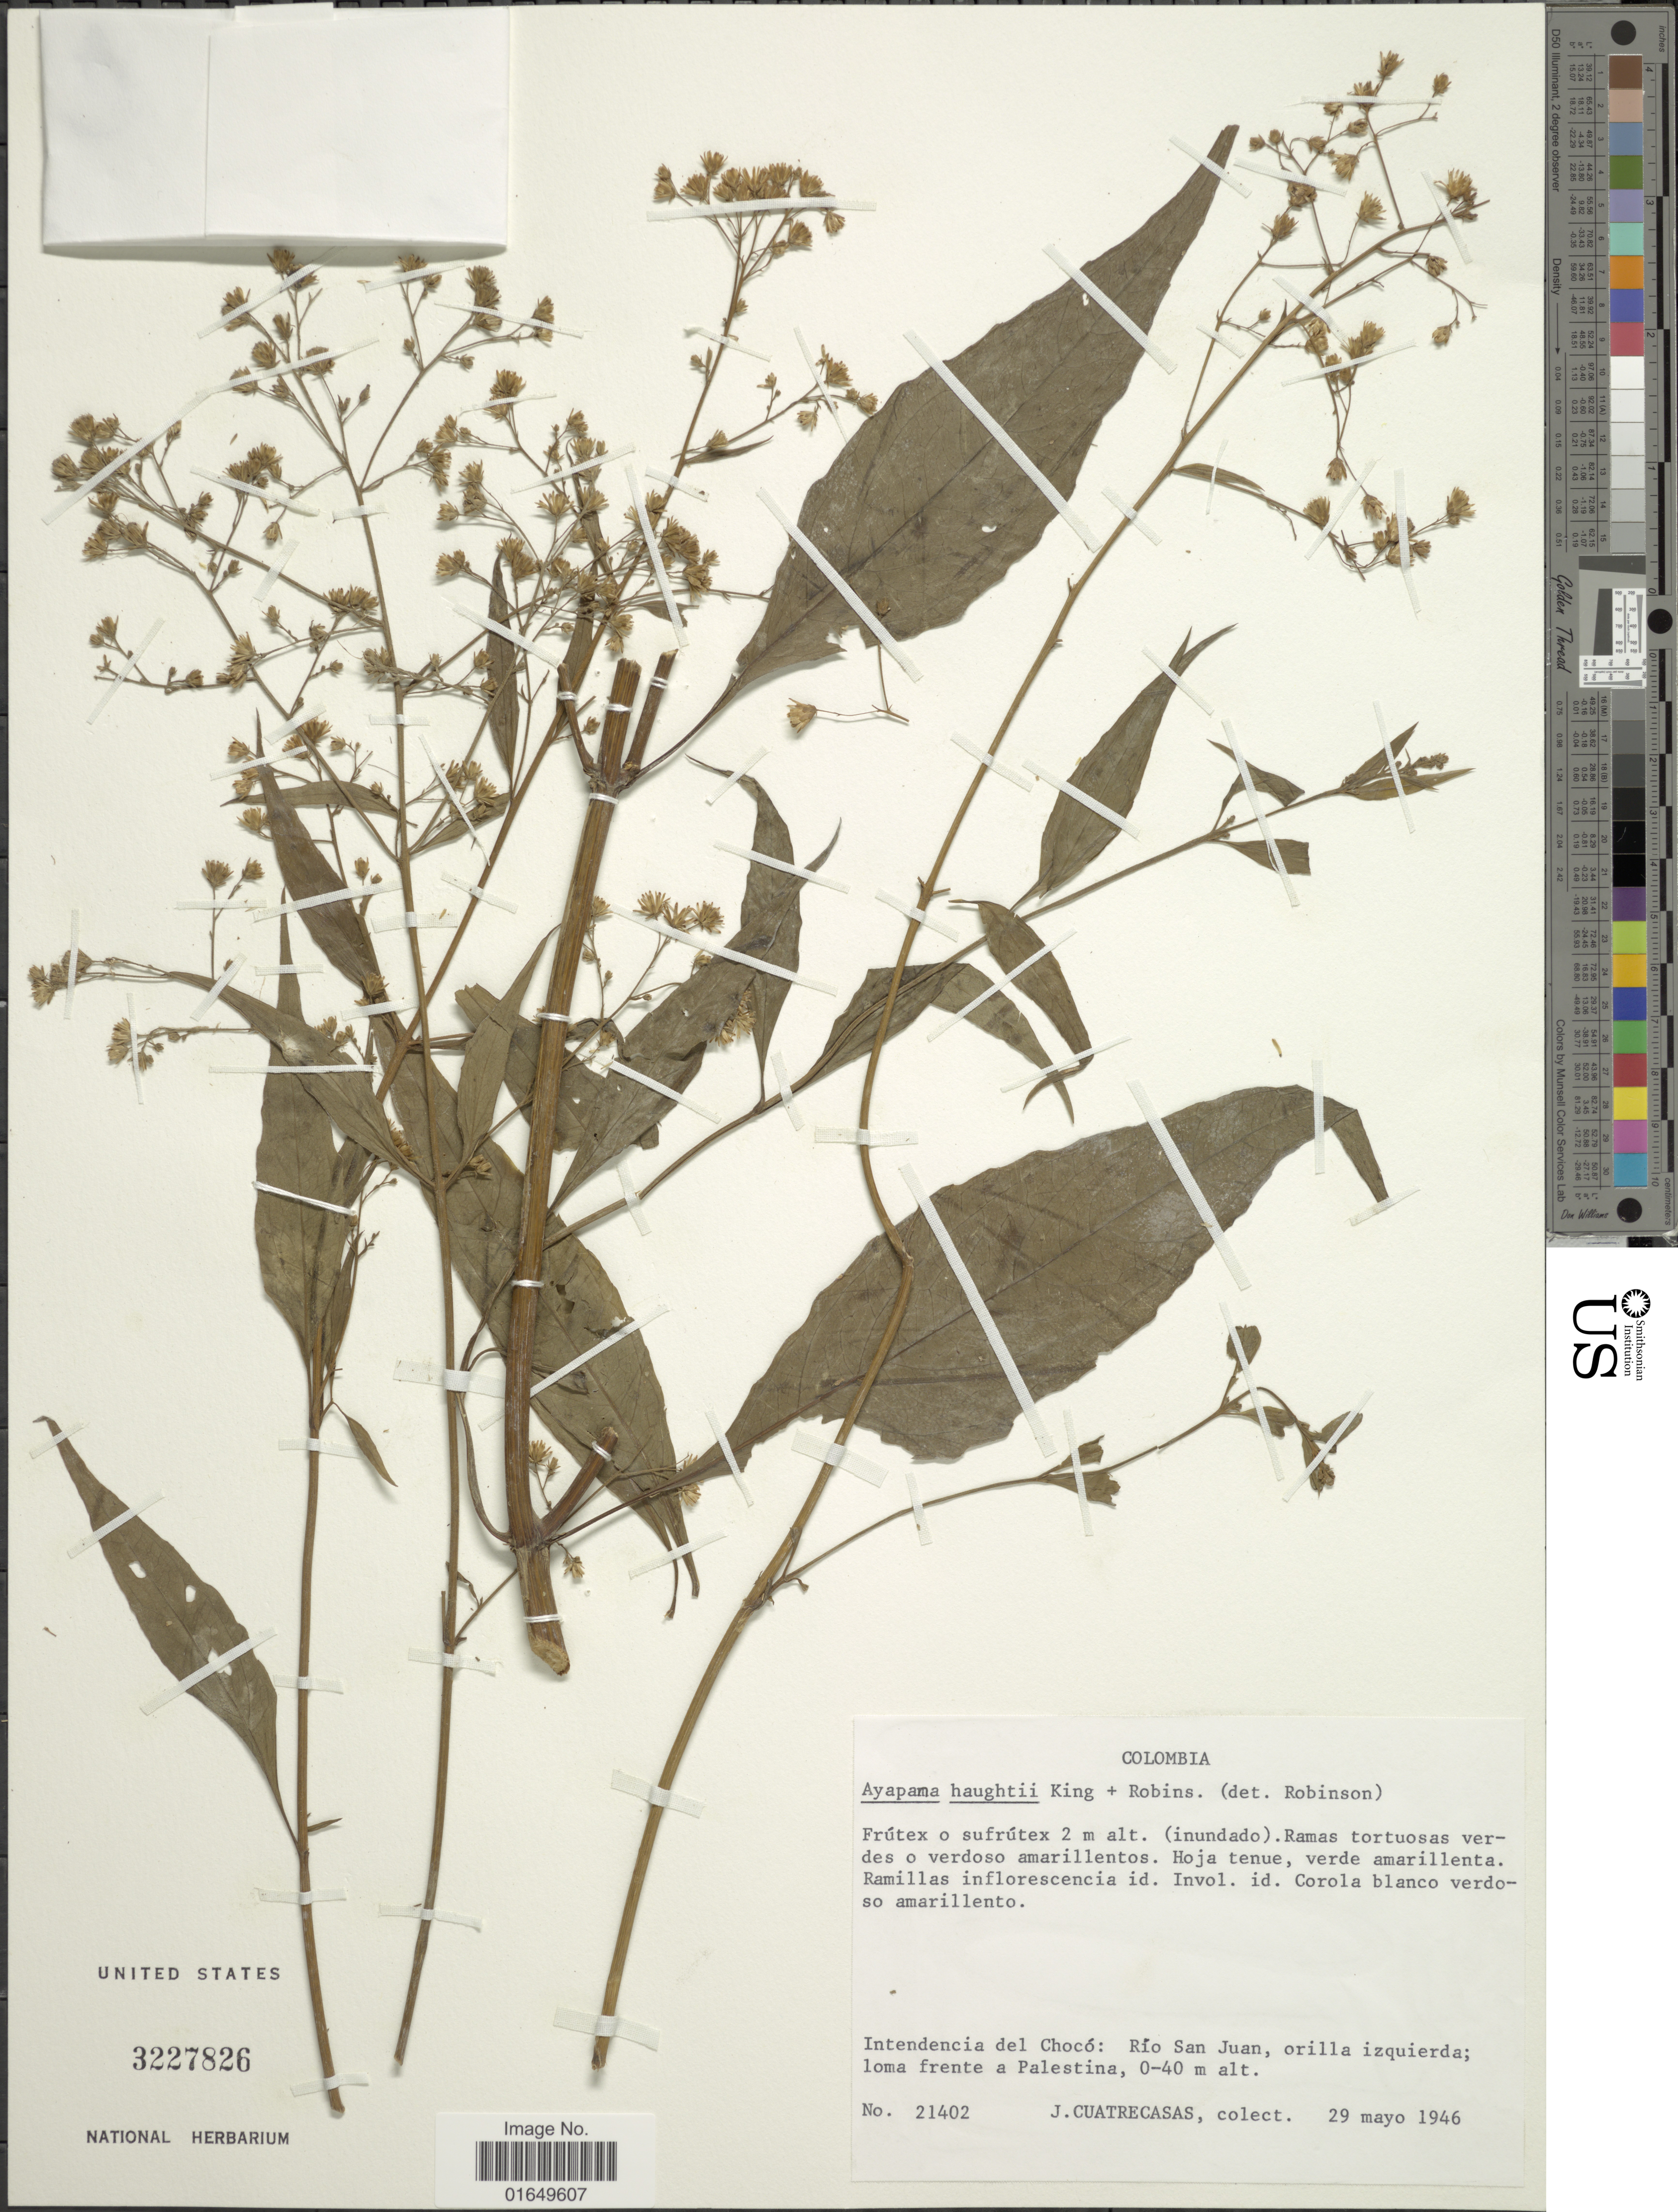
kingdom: Plantae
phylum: Tracheophyta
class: Magnoliopsida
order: Asterales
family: Asteraceae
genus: Ayapana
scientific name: Ayapana haughtii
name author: R.M. King & H. Rob.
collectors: J. Cuatrecasas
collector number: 21402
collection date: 1946-05-29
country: Colombia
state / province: Chocó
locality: Rio San Juan, orilla izquierda; loma frente a Palestina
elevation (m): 0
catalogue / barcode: US 3227826